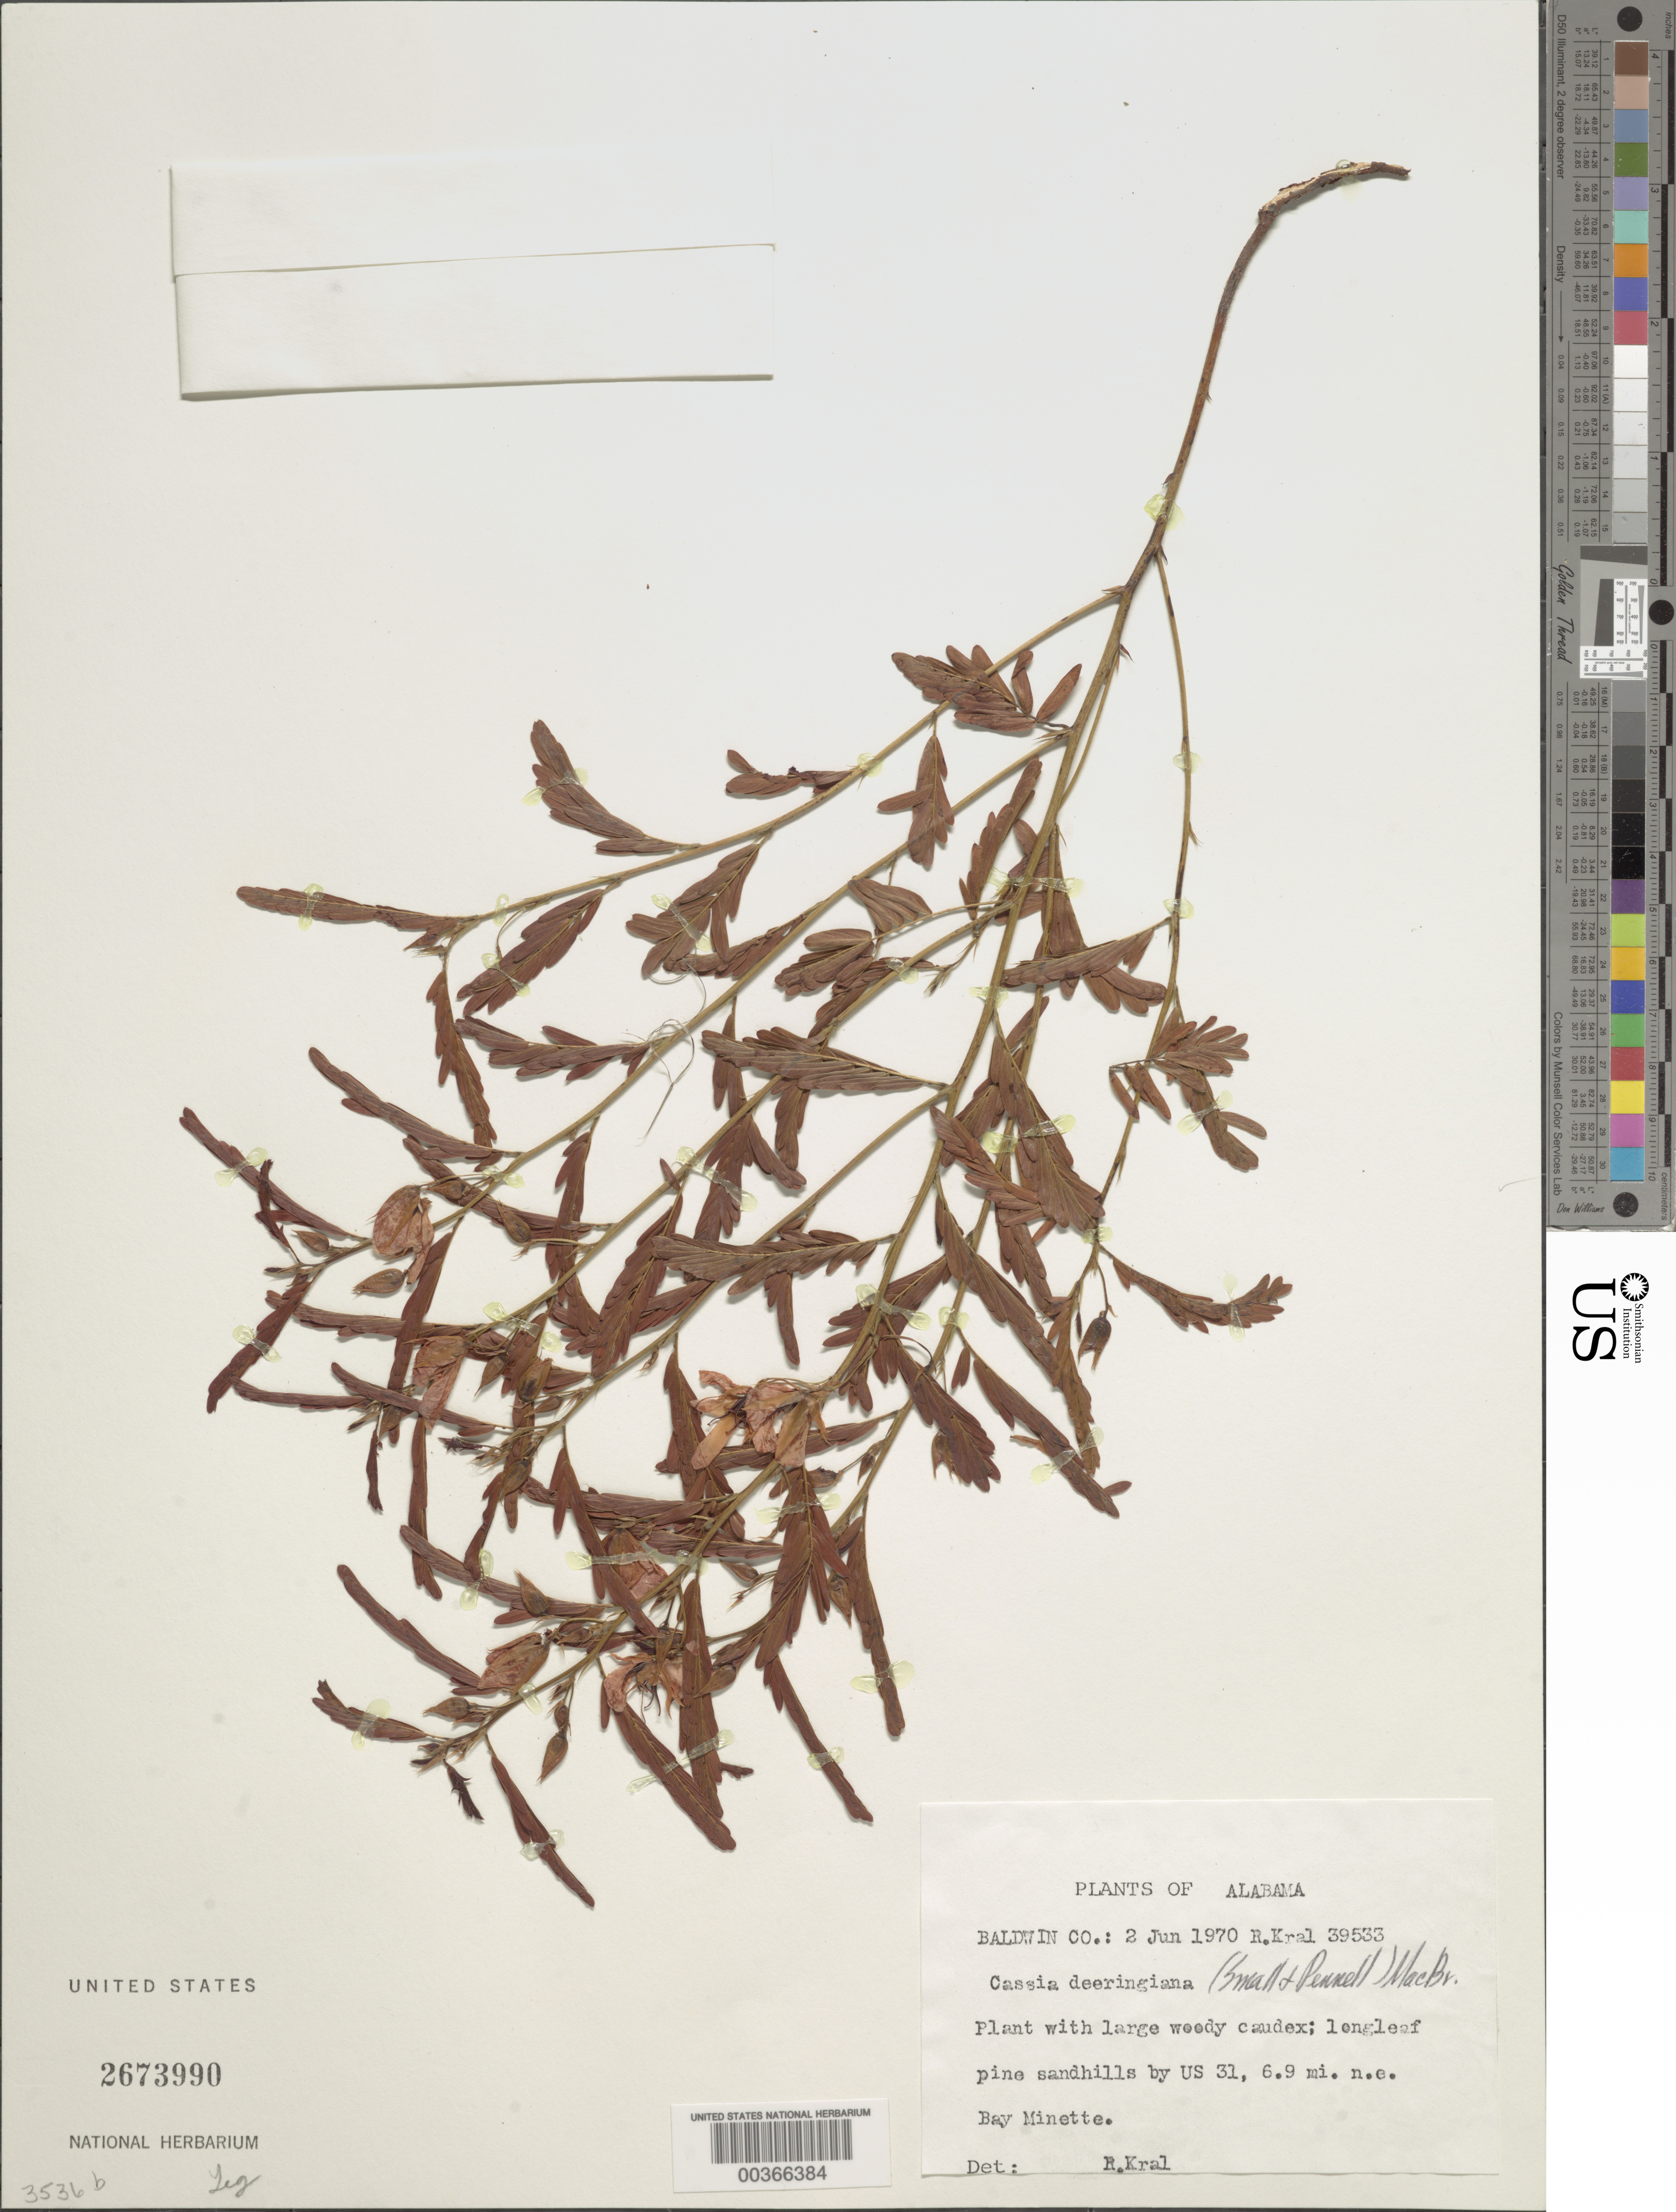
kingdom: Plantae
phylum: Tracheophyta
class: Magnoliopsida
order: Fabales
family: Fabaceae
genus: Chamaecrista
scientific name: Chamaecrista deeringiana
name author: (Pennell) Small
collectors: R. Kral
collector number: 39533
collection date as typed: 02 Jun 1970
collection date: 1970-06-02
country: United States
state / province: Alabama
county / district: Baldwin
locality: By u.s. 31, 6.9 mi ne of bay minette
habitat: Sandhills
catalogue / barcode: US 2673990